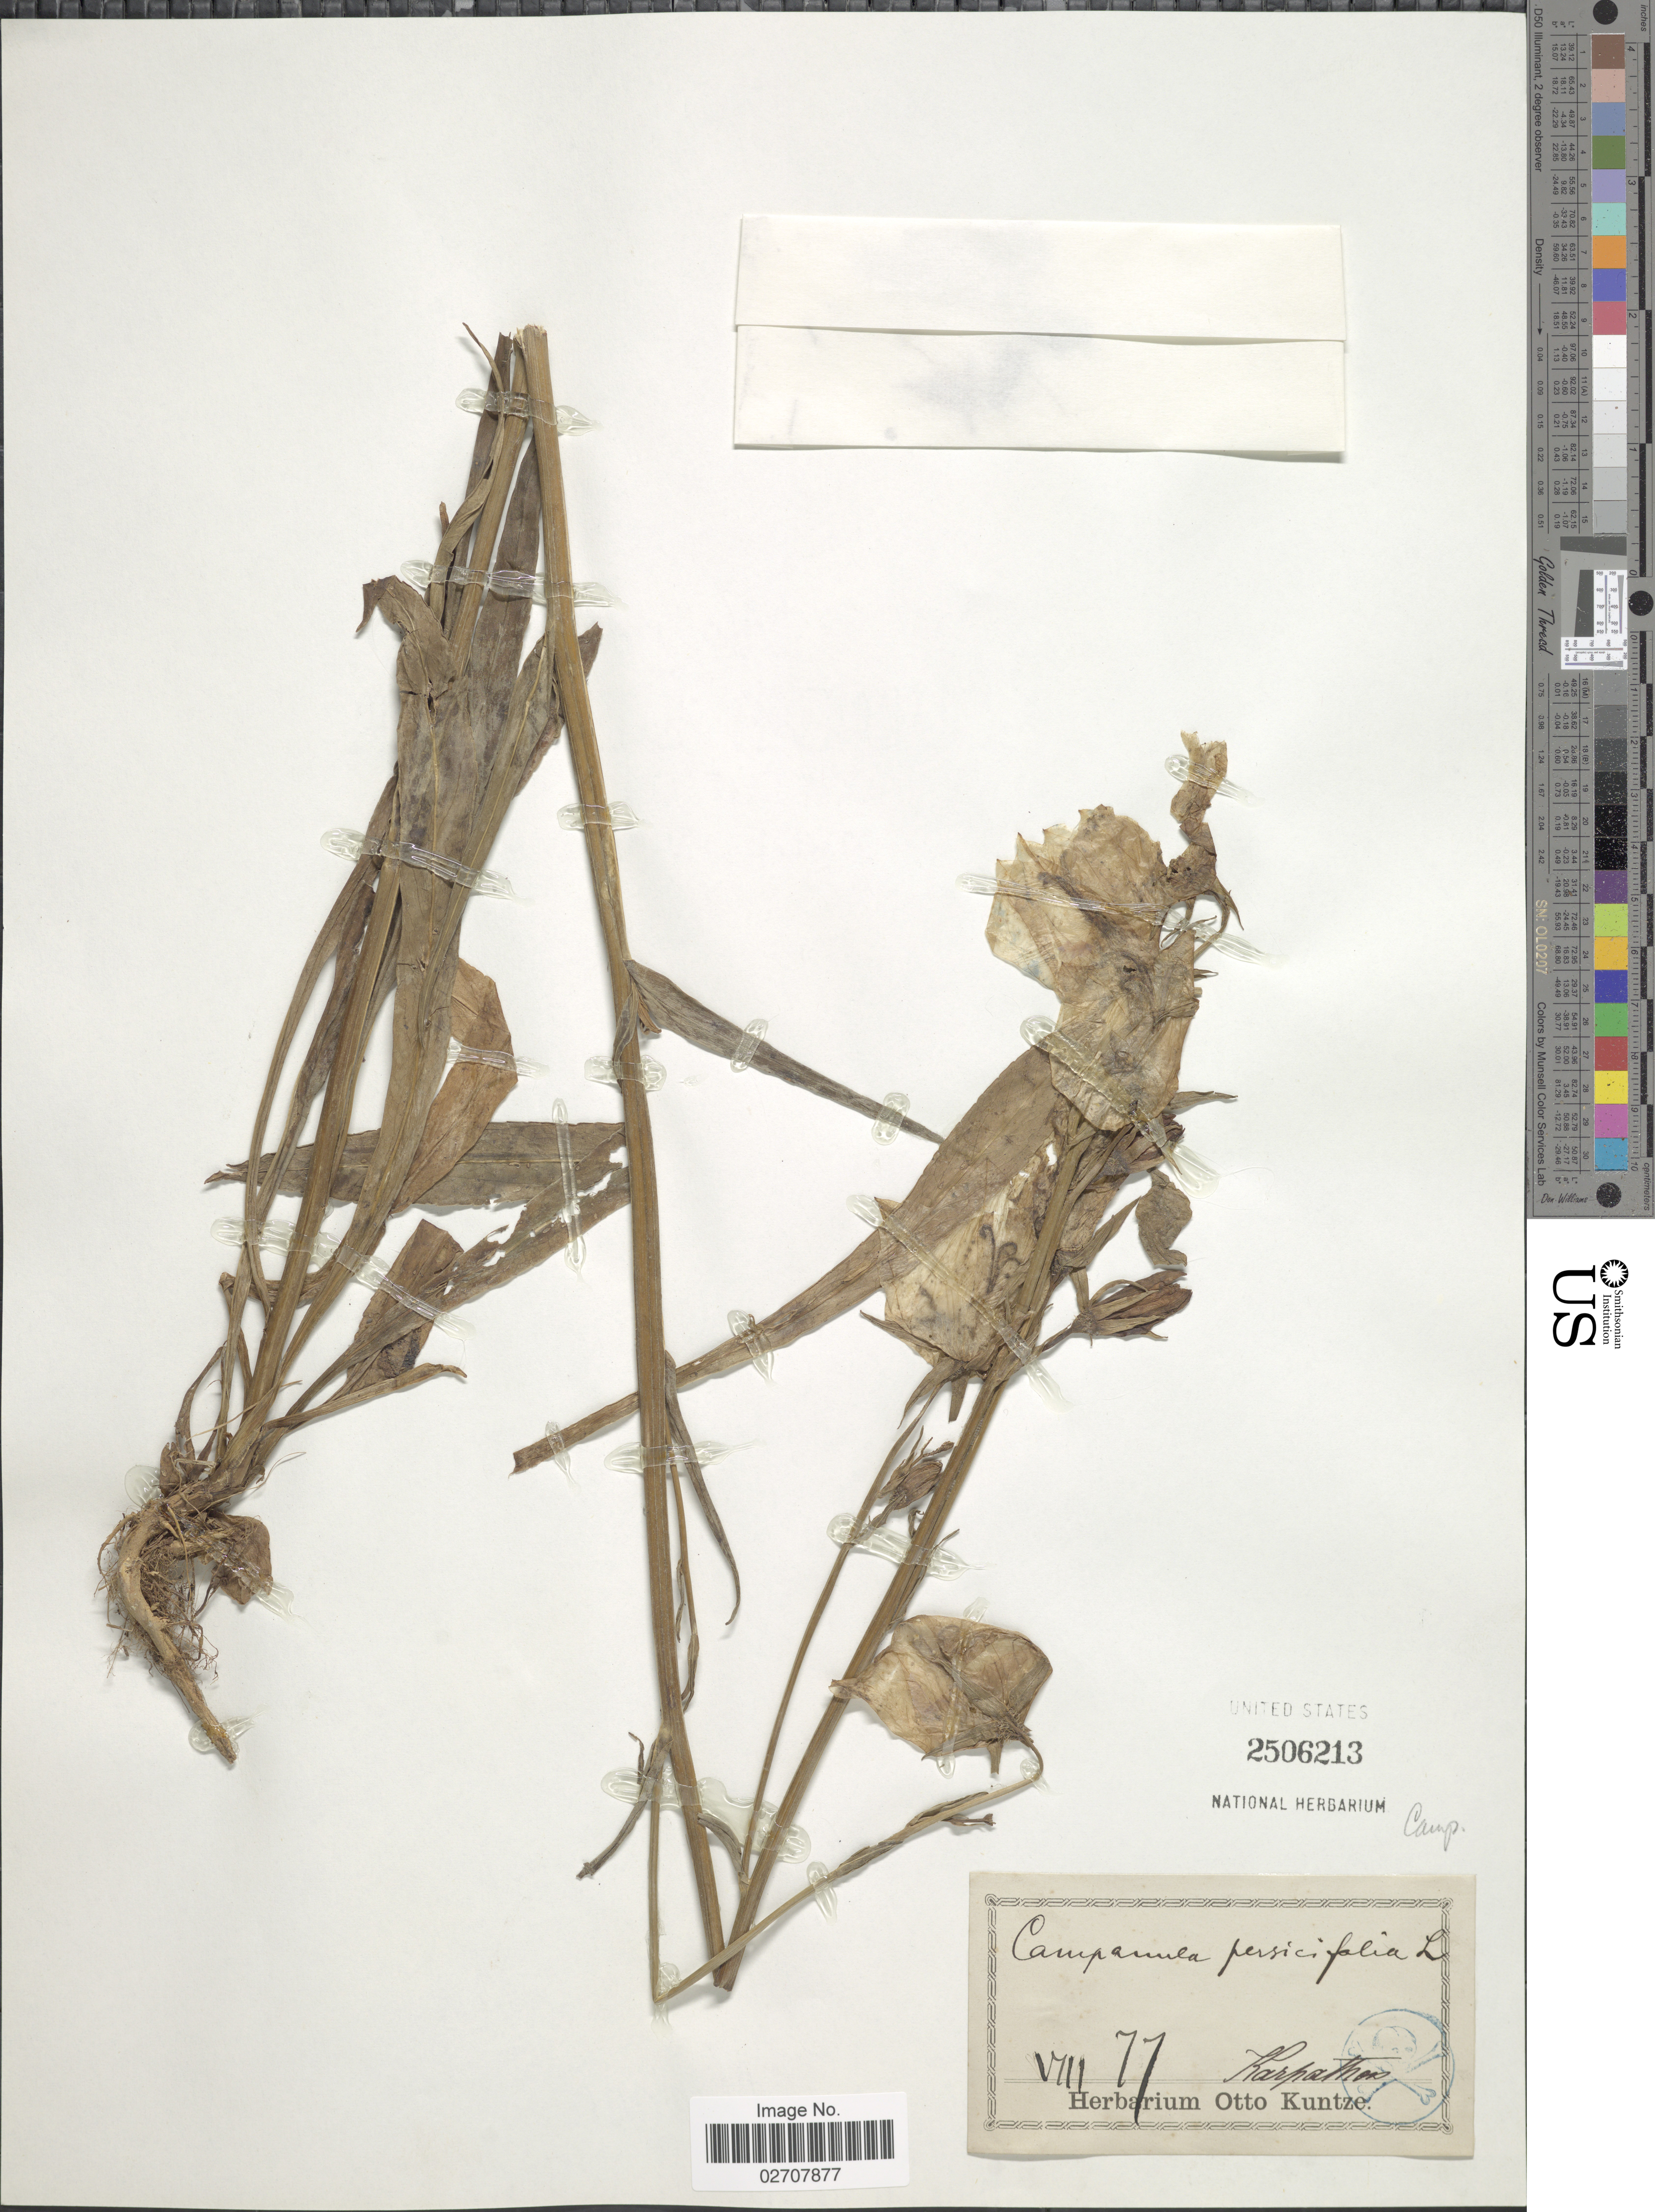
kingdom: Plantae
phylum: Tracheophyta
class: Magnoliopsida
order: Asterales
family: Campanulaceae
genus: Campanula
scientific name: Campanula persicifolia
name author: L.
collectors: ex herb. Otto Kuntze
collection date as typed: Transcribed d/m/y: /8/77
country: Greece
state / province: South Aegean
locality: Karpathos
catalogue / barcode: US 2506213